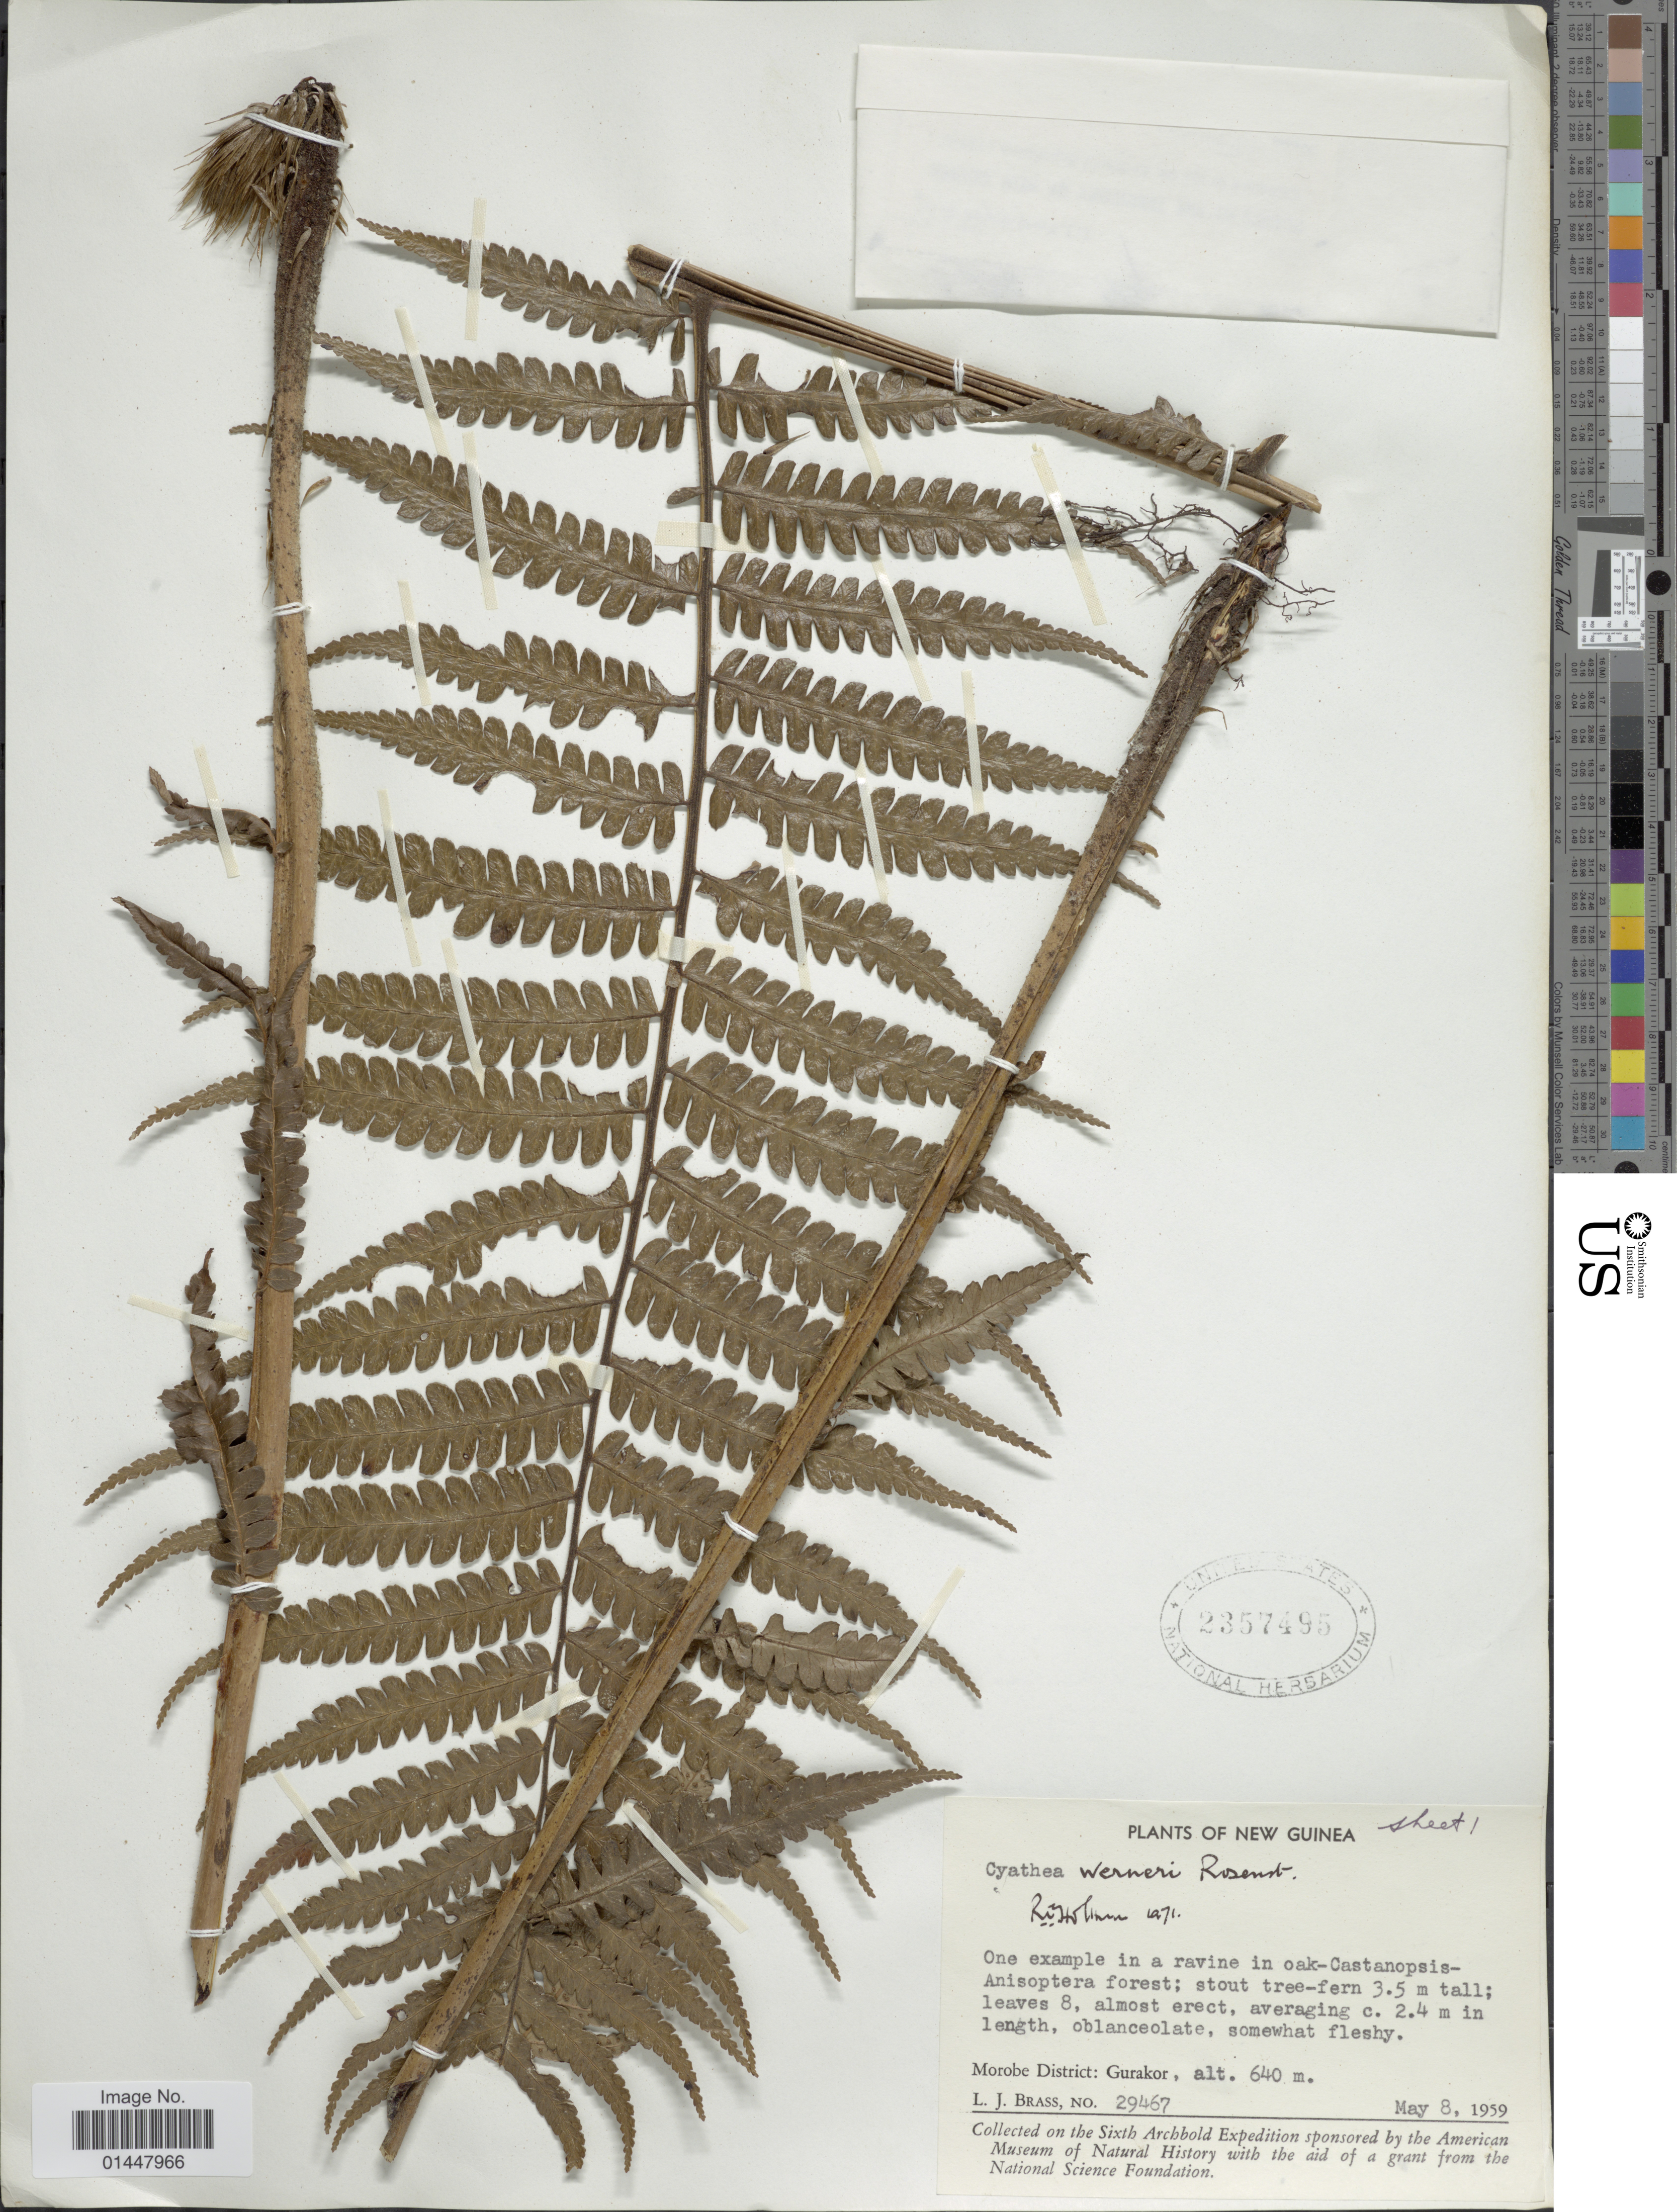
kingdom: Plantae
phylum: Tracheophyta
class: Polypodiopsida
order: Cyatheales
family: Cyatheaceae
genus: Sphaeropteris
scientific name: Sphaeropteris werneri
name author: (Rosenst.) R.M. Tryon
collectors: L. J. Brass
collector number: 29467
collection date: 1959-05-08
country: Papua New Guinea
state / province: Morobe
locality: New Guinea, Morobe District: Gurakor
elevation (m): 640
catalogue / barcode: US 2357495